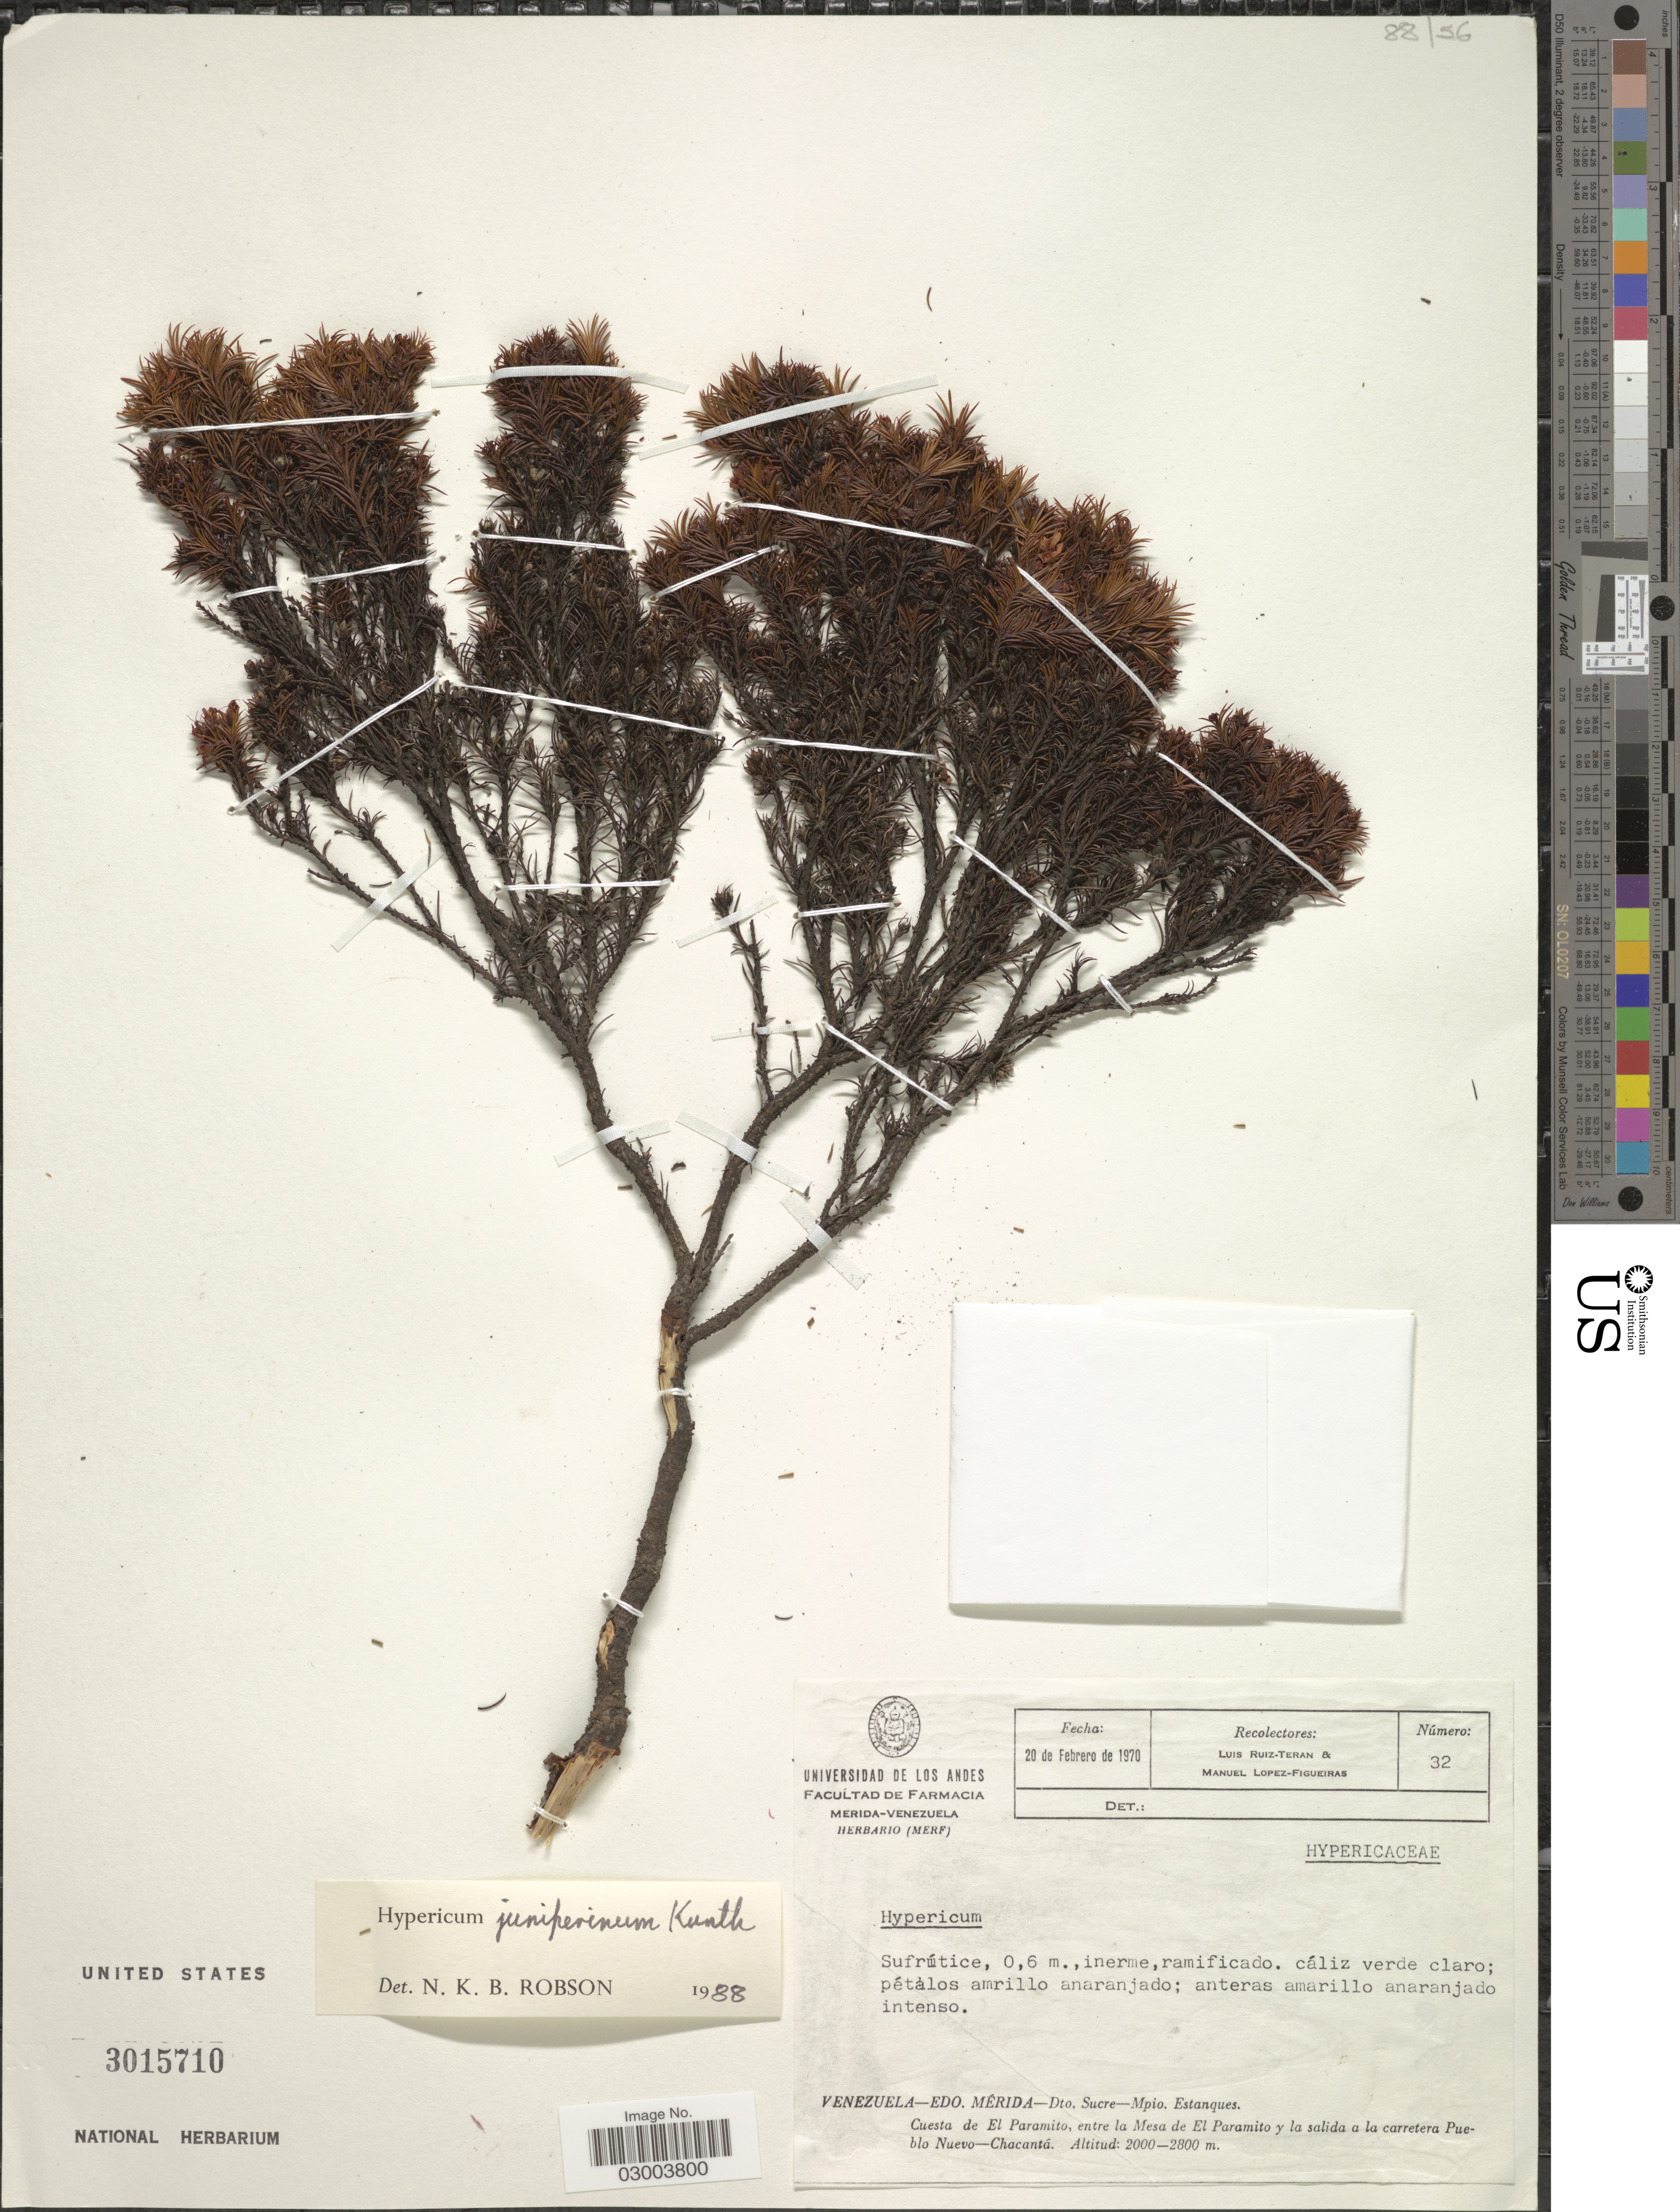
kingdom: Plantae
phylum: Tracheophyta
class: Magnoliopsida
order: Malpighiales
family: Hypericaceae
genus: Hypericum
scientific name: Hypericum juniperinum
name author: Kunth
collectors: L. Teran & M. López Figueiras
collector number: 32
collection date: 1970-02-20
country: Venezuela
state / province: Mérida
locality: Dto. Sucre - Mpio. Estanques, Cuesta de El Paramito, entre la Mesa de El Paramito y la salida a la carretera Pueblo Nuevo-Chacantá.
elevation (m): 2000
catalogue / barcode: US 3015710